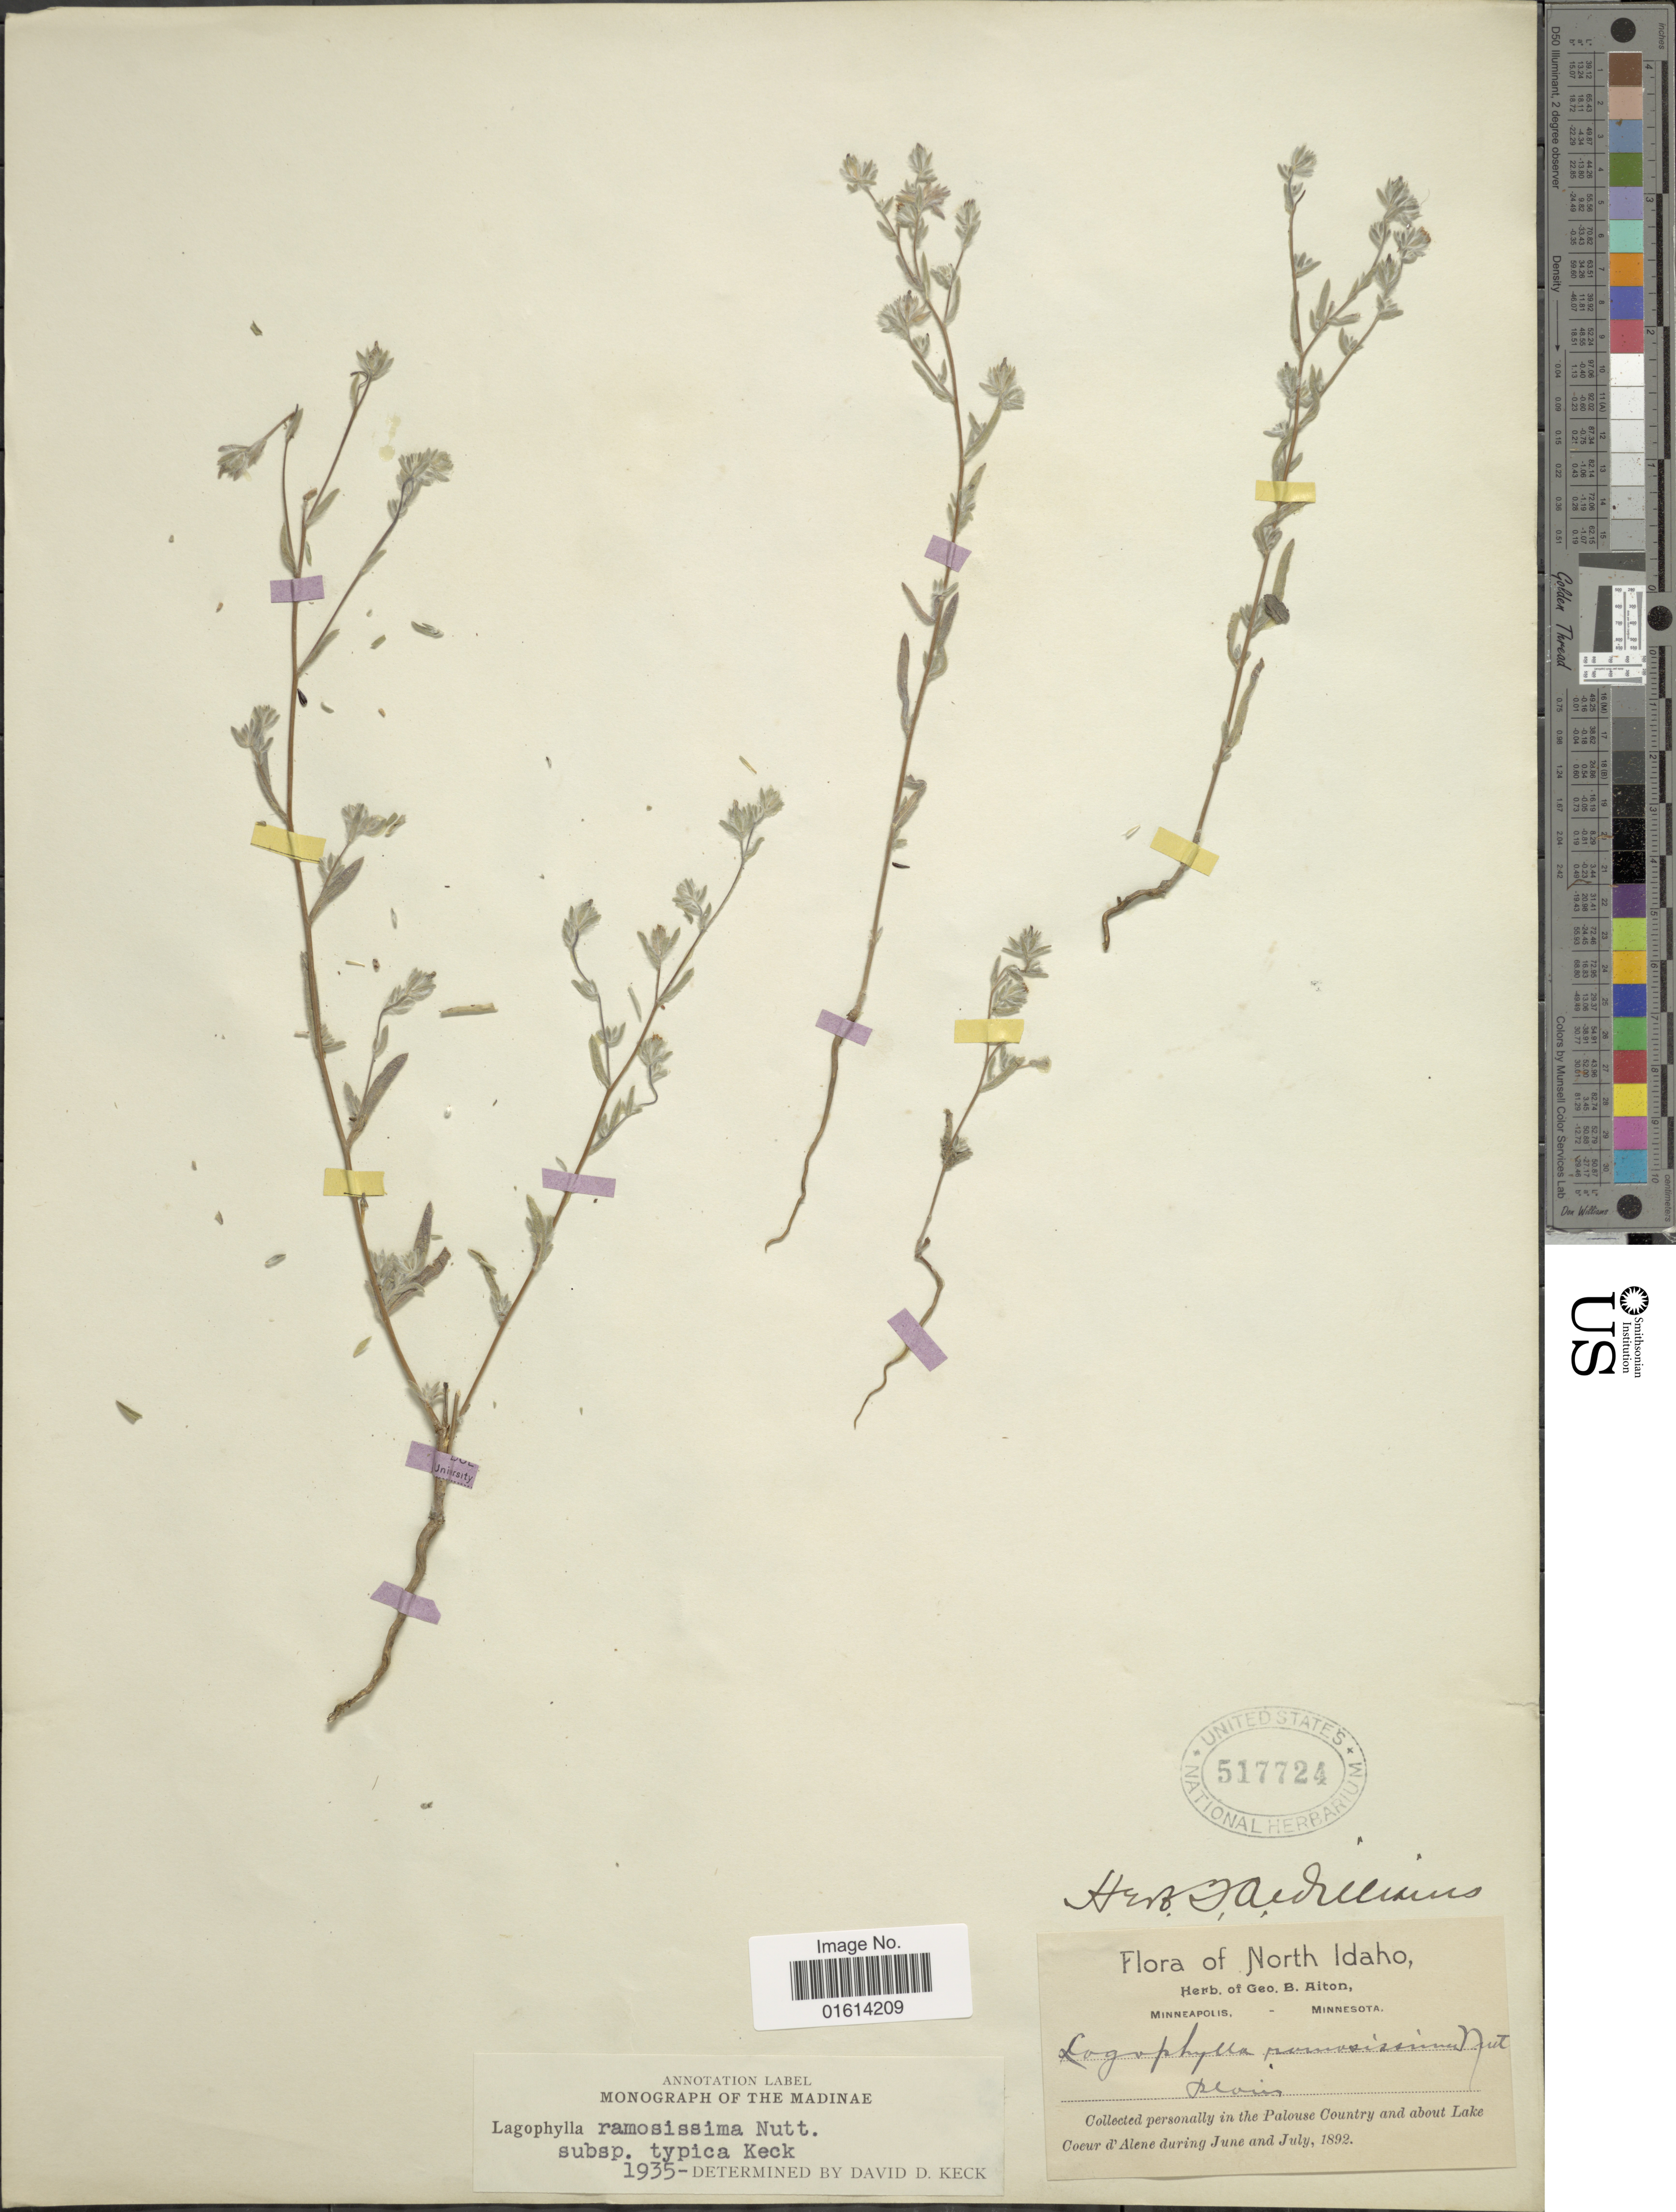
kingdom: Plantae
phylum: Tracheophyta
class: Magnoliopsida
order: Asterales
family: Asteraceae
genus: Lagophylla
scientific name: Lagophylla ramosissima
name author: Nutt.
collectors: ex herb. Geo. B. Aiton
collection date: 1892-06/1892-07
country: United States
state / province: Idaho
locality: North Idaho, Palouse Country and about Lake Coeur d'Alene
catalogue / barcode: US 517724